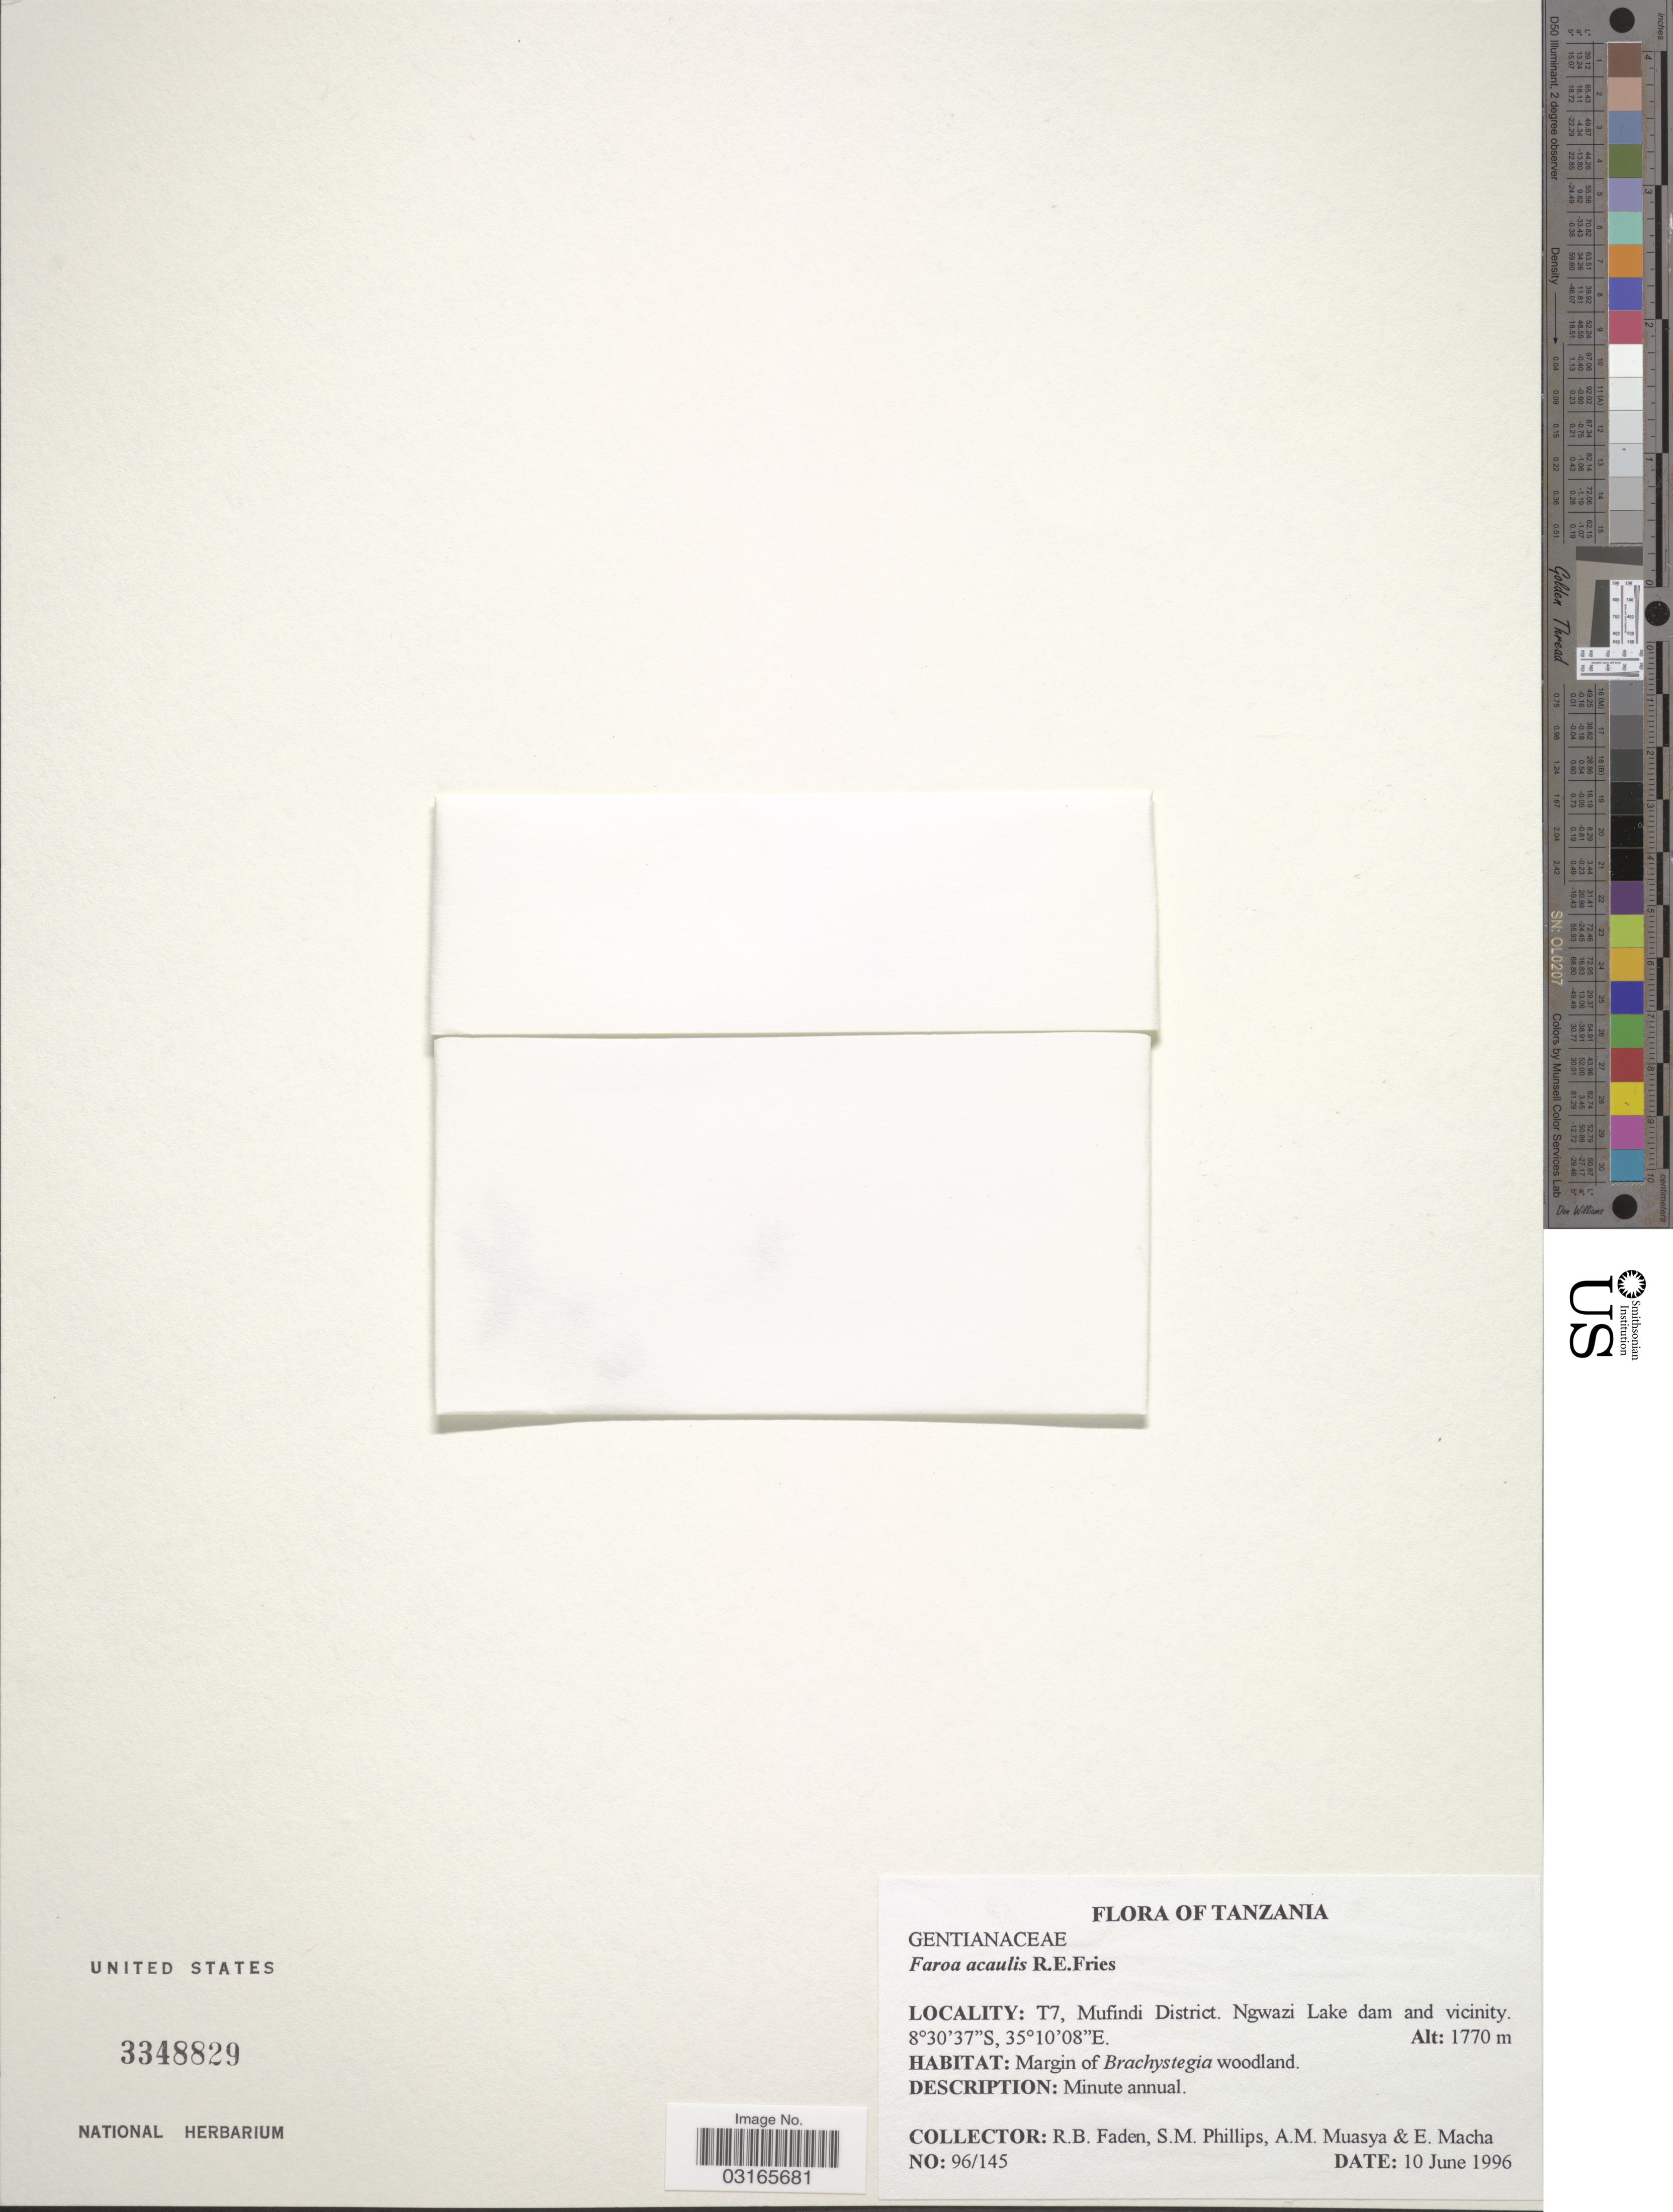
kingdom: Plantae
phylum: Tracheophyta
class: Magnoliopsida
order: Gentianales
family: Gentianaceae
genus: Faroa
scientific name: Faroa acaulis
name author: R.E. Fr.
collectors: R. B. Faden, S. M. Phillips, A. Muasya & E. Macha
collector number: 96/145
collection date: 1996-06-10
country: Tanzania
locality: T7, Mufindi District. Ngwazi Lake dam and vicinity.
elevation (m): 1770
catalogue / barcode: US 3348829